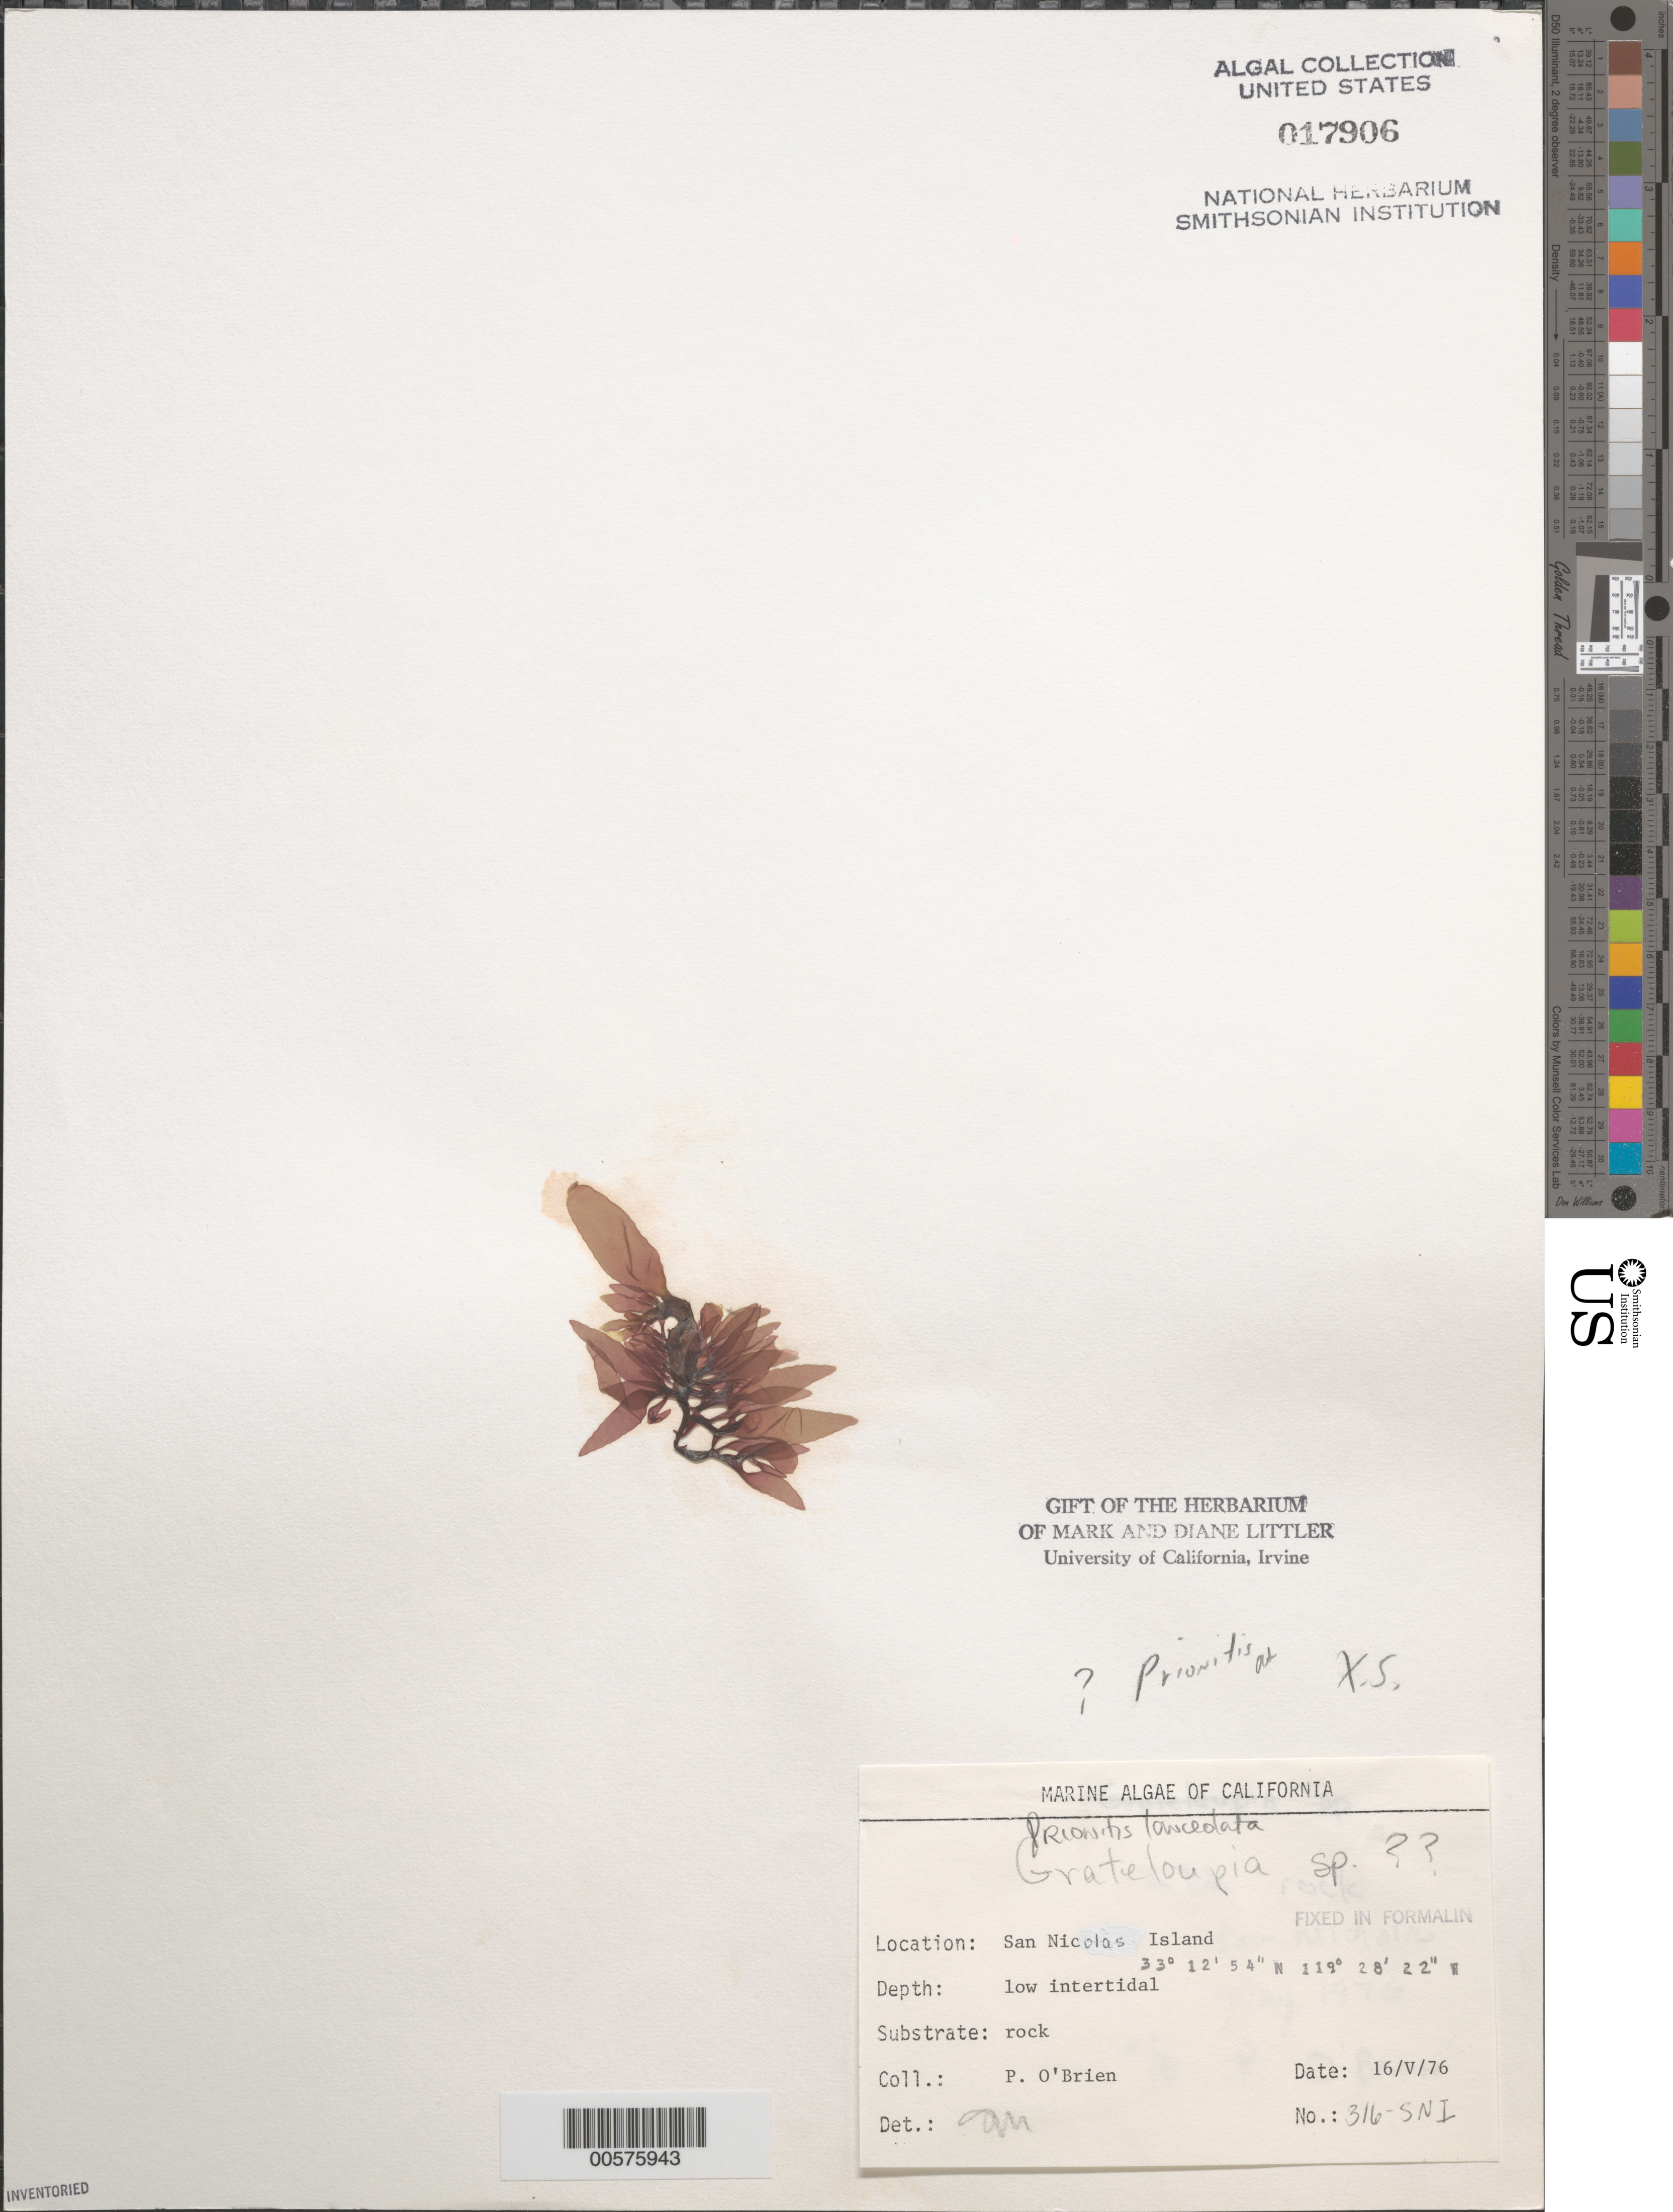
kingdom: Plantae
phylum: Rhodophyta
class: Florideophyceae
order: Cryptonemiales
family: Cryptonemiaceae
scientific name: Prionitis lanceolata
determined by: Murray, S. N.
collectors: P. O'Brien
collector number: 316-sni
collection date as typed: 16 May 1976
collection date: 1976-05-16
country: United States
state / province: California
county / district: Ventura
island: San Nicolas Island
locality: Dutch Harbor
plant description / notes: BLM-SOCALBIGHT Rocky Intertidal Survey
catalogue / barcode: US 17906